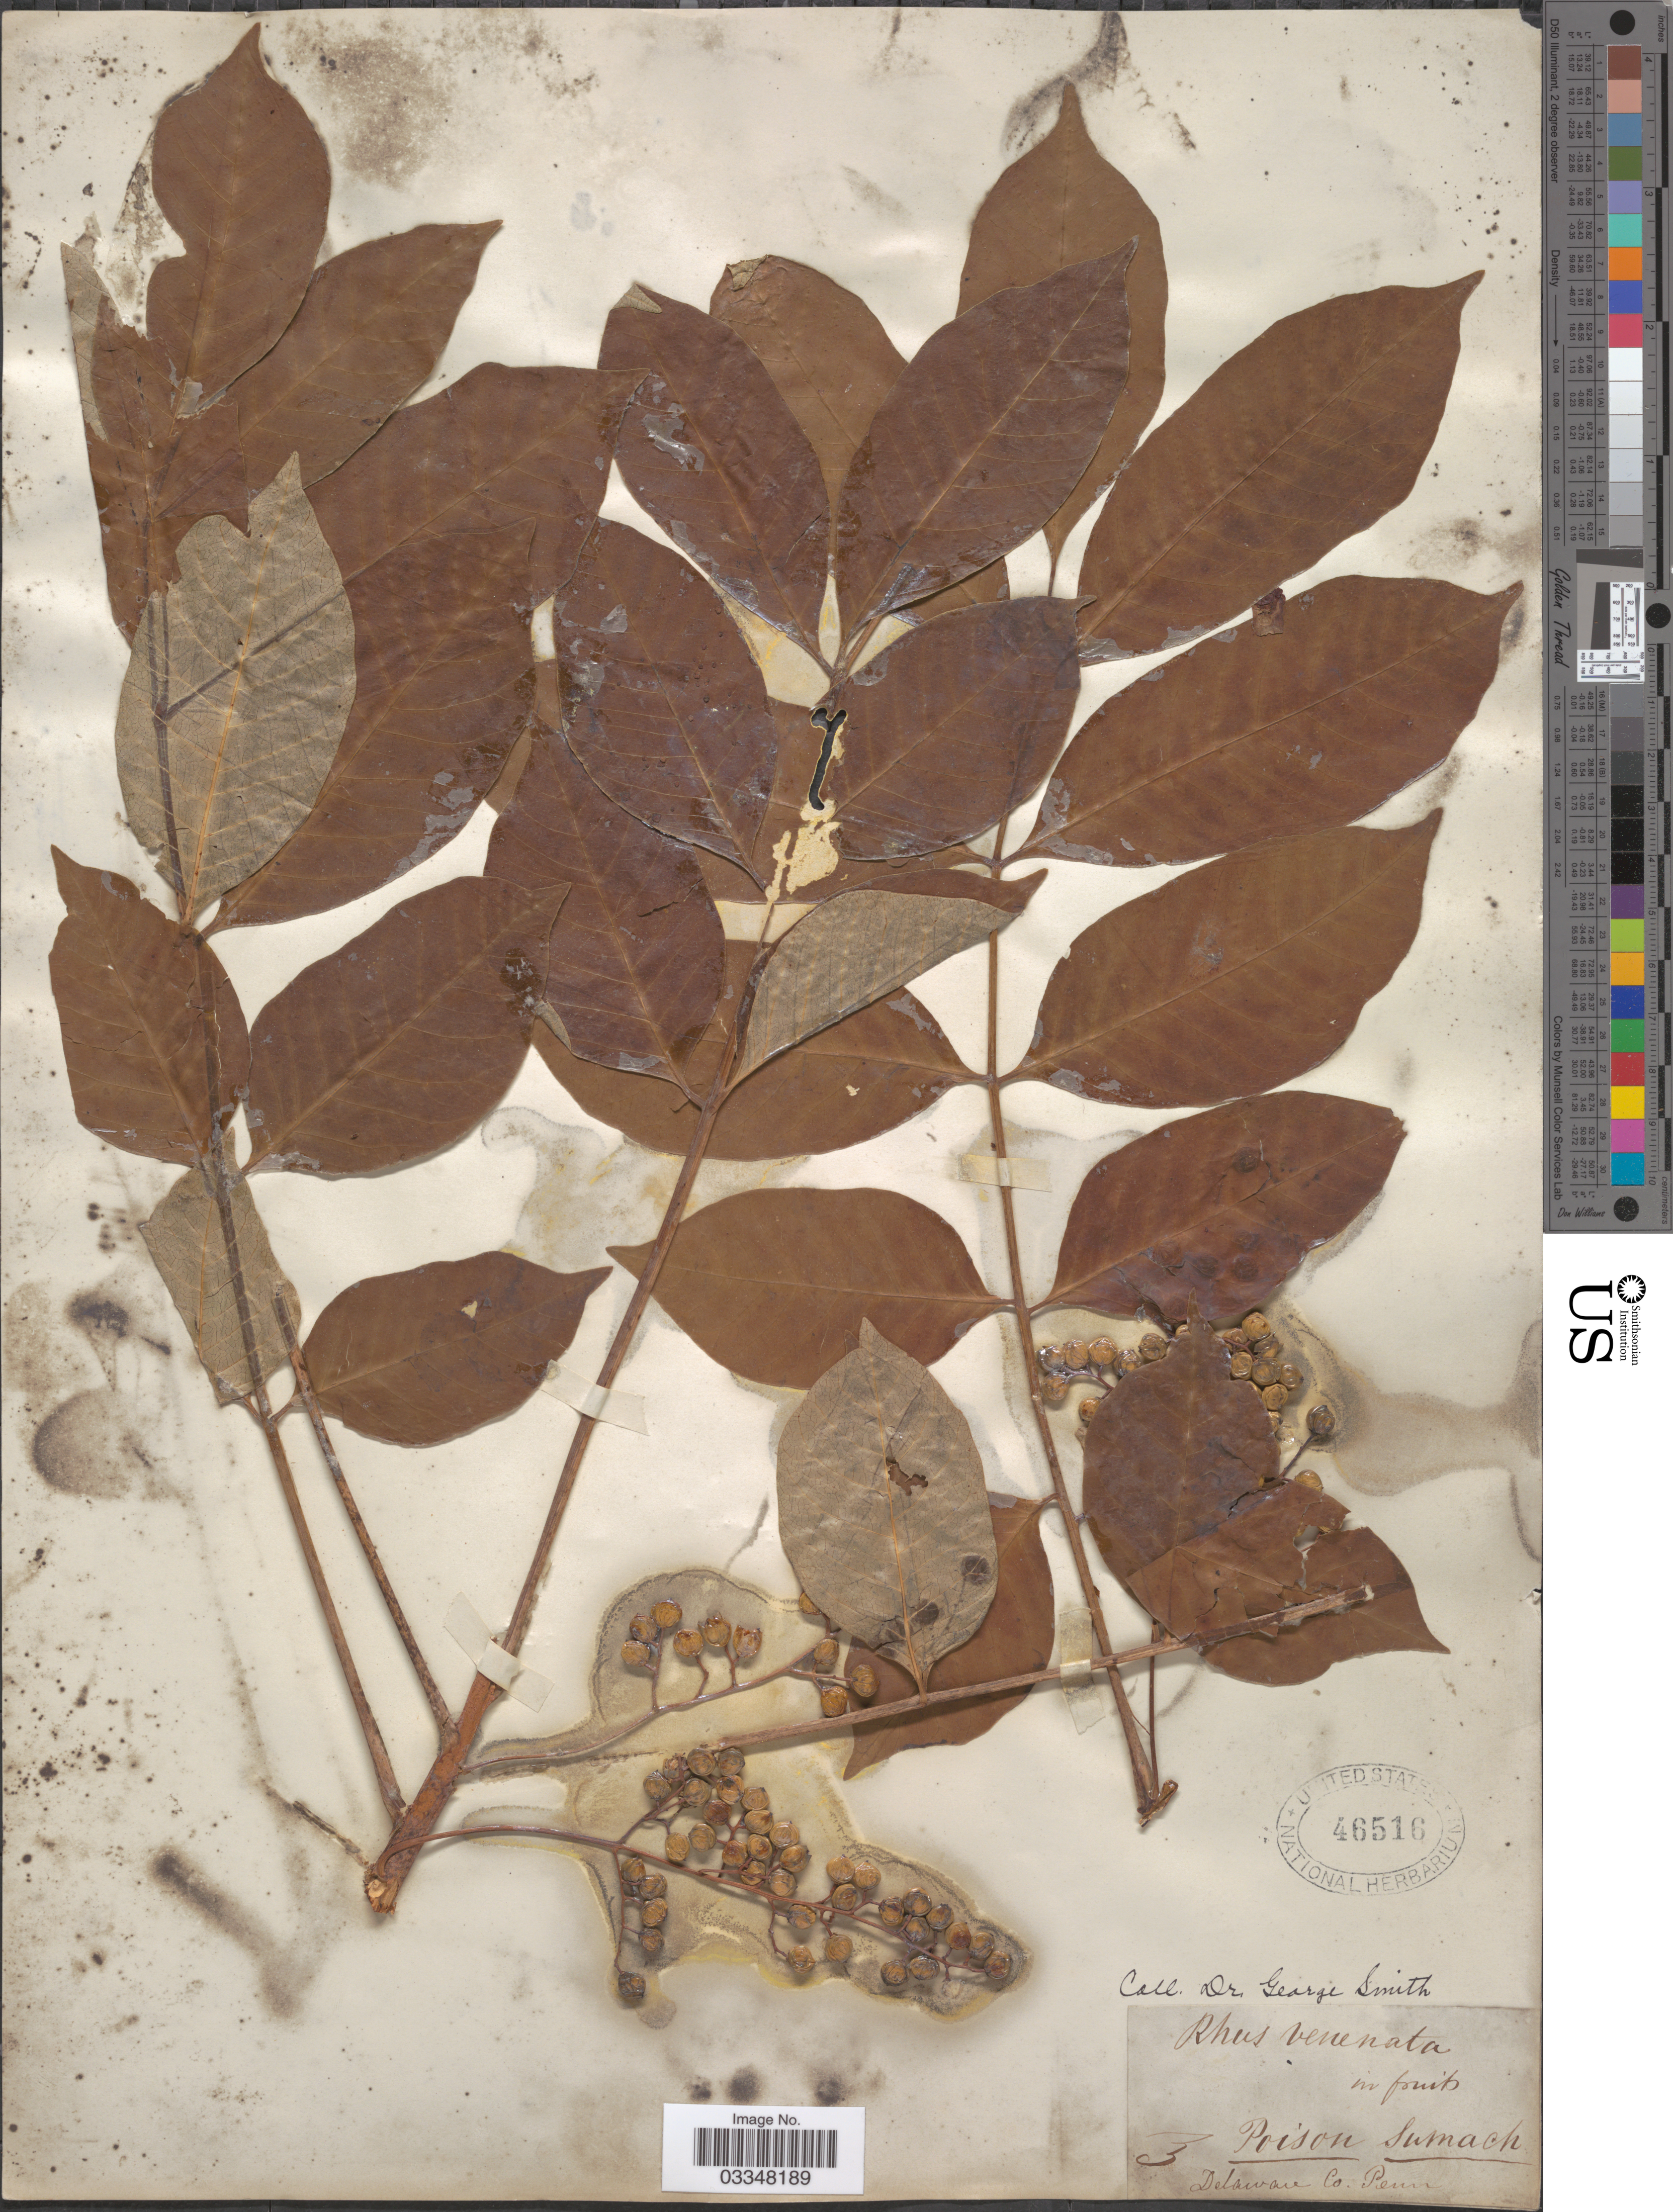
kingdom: Plantae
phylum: Tracheophyta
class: Magnoliopsida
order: Sapindales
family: Anacardiaceae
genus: Toxicodendron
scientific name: Toxicodendron vernix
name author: (L.) Kuntze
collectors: Geo. L. Smith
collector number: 3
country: United States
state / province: Pennsylvania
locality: Delaware Co.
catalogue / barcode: US 46516